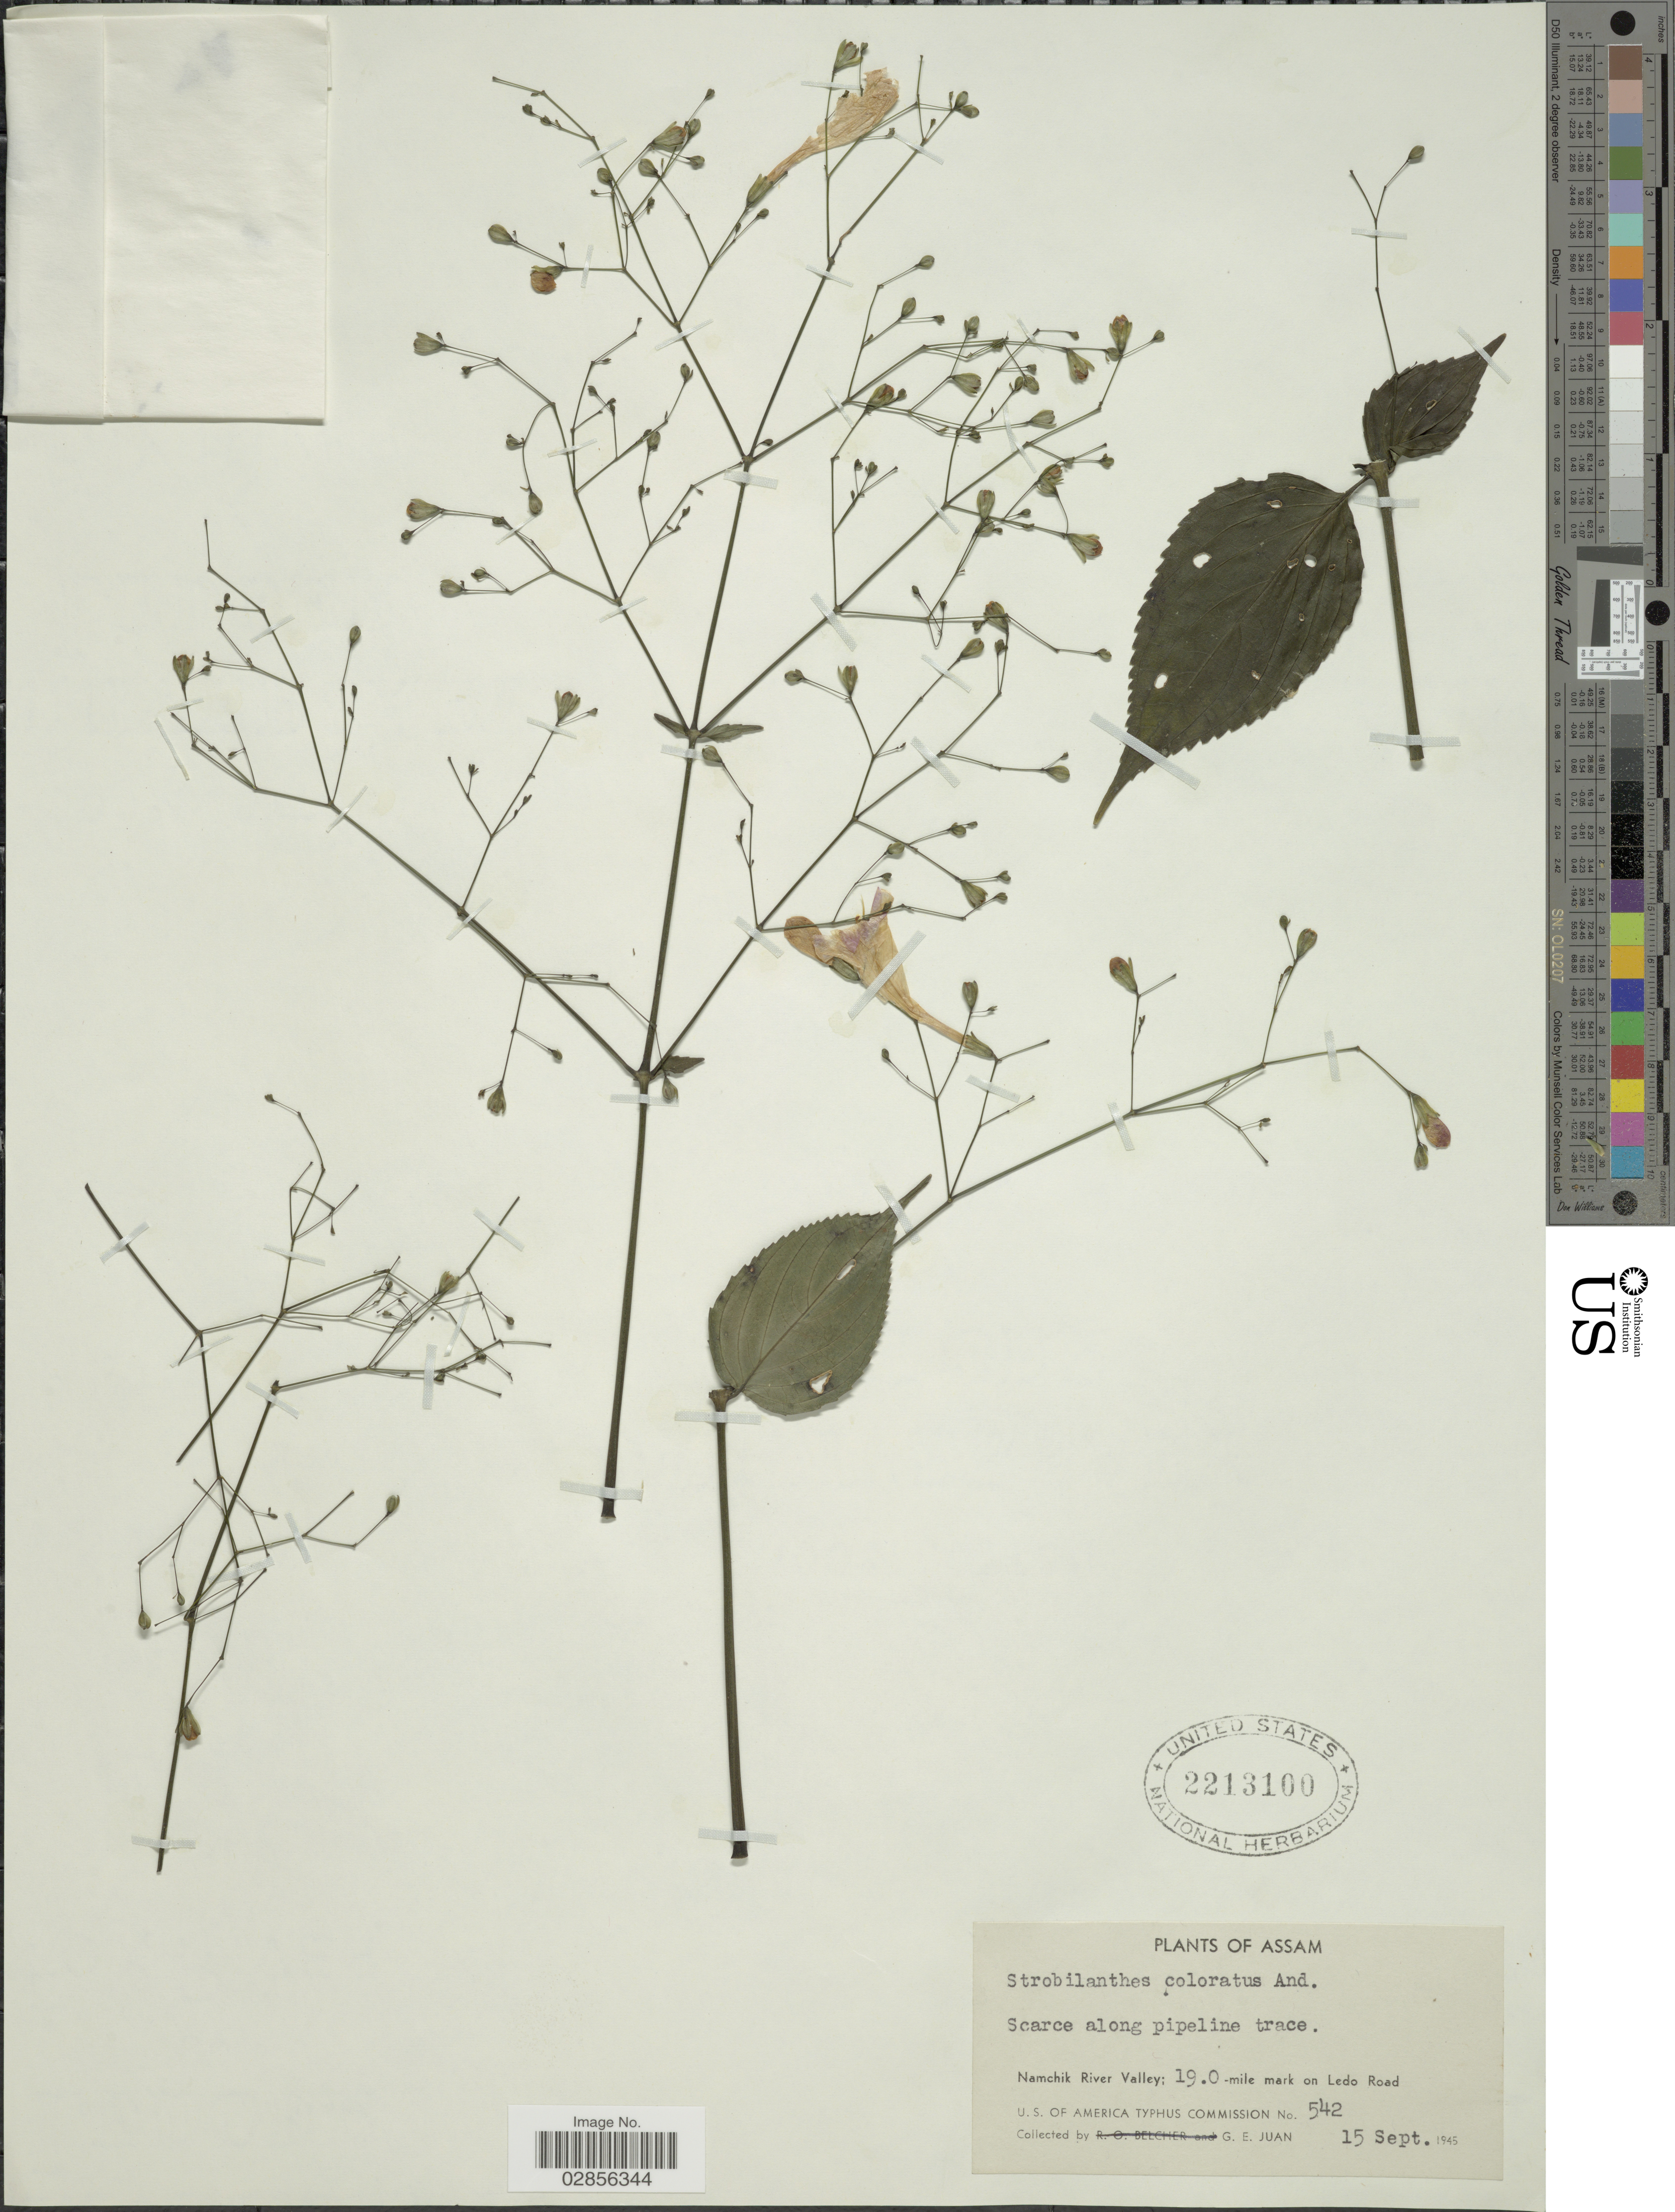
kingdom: Plantae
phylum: Tracheophyta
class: Magnoliopsida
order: Lamiales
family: Acanthaceae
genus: Strobilanthes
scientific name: Strobilanthes coloratus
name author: T. Anderson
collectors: G. Juan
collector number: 542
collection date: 1945-09-15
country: India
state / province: Assam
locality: Namchik River Valley; 19.0 mile mark on Ledo Road.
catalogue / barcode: US 2213100